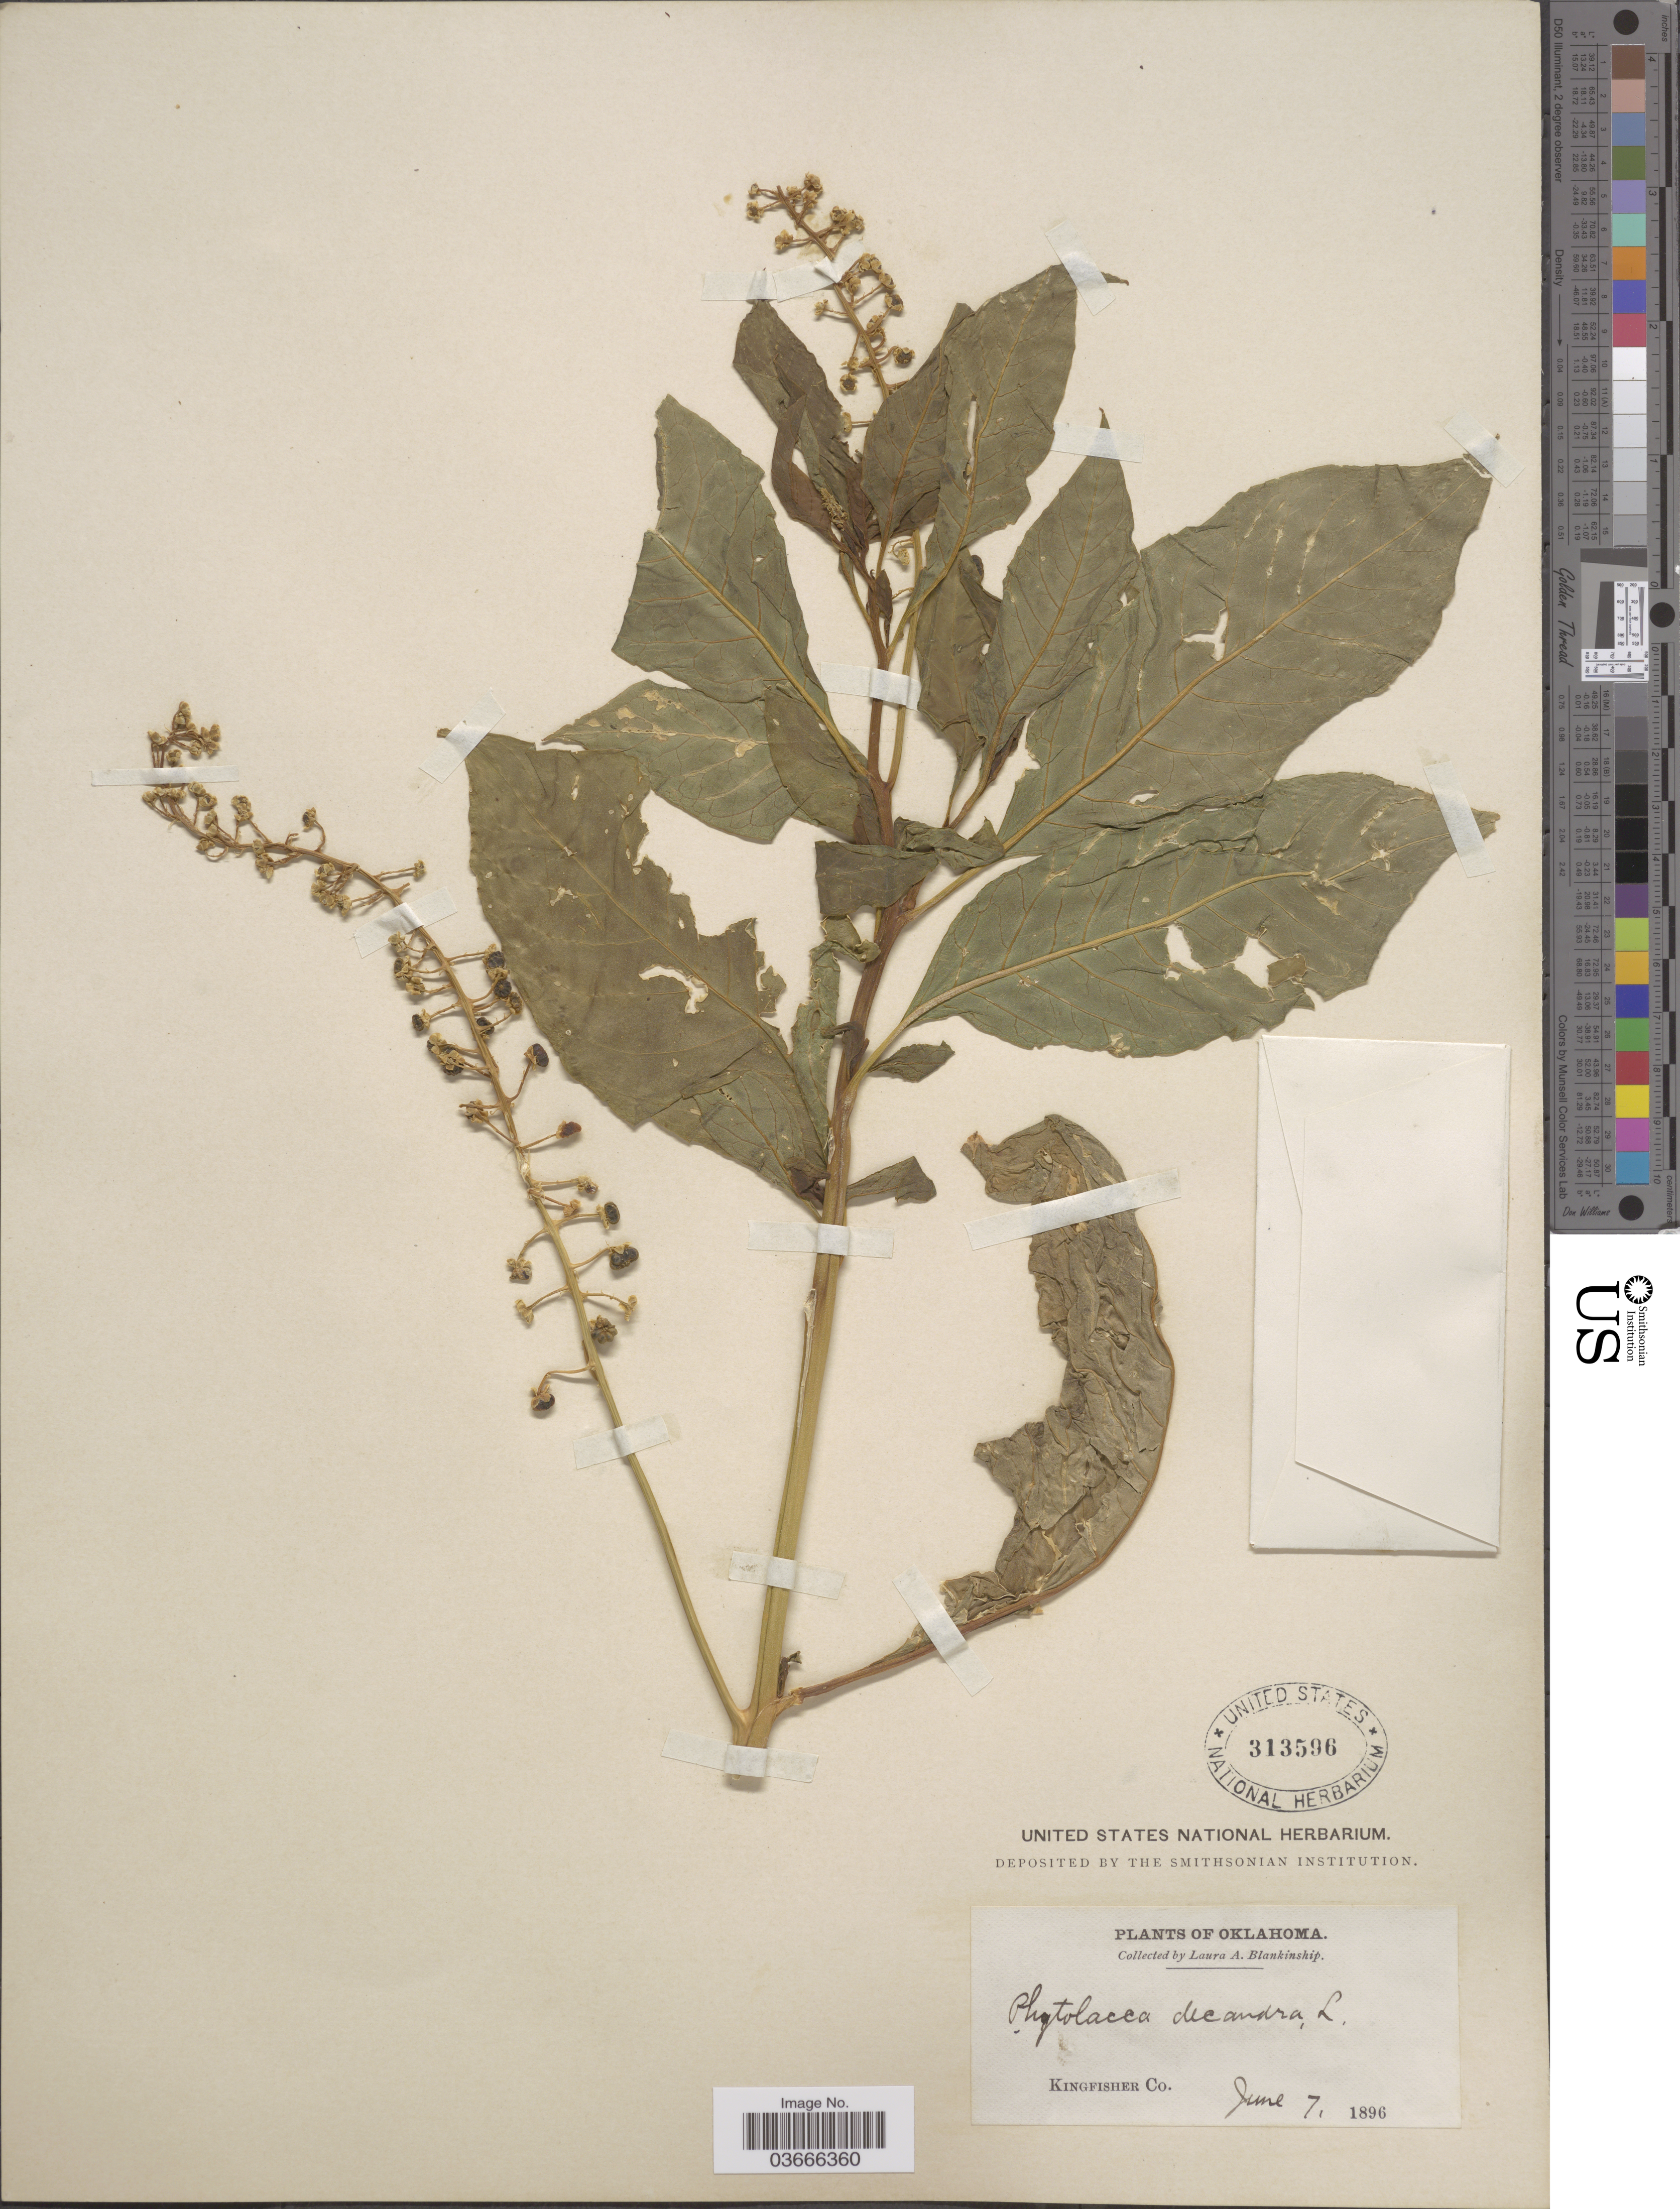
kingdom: Plantae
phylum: Tracheophyta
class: Magnoliopsida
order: Caryophyllales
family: Phytolaccaceae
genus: Phytolacca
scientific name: Phytolacca americana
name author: L.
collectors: L. A. Blankinship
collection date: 1896-06-07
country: United States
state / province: Oklahoma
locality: Kingfisher Co.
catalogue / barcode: US 313596